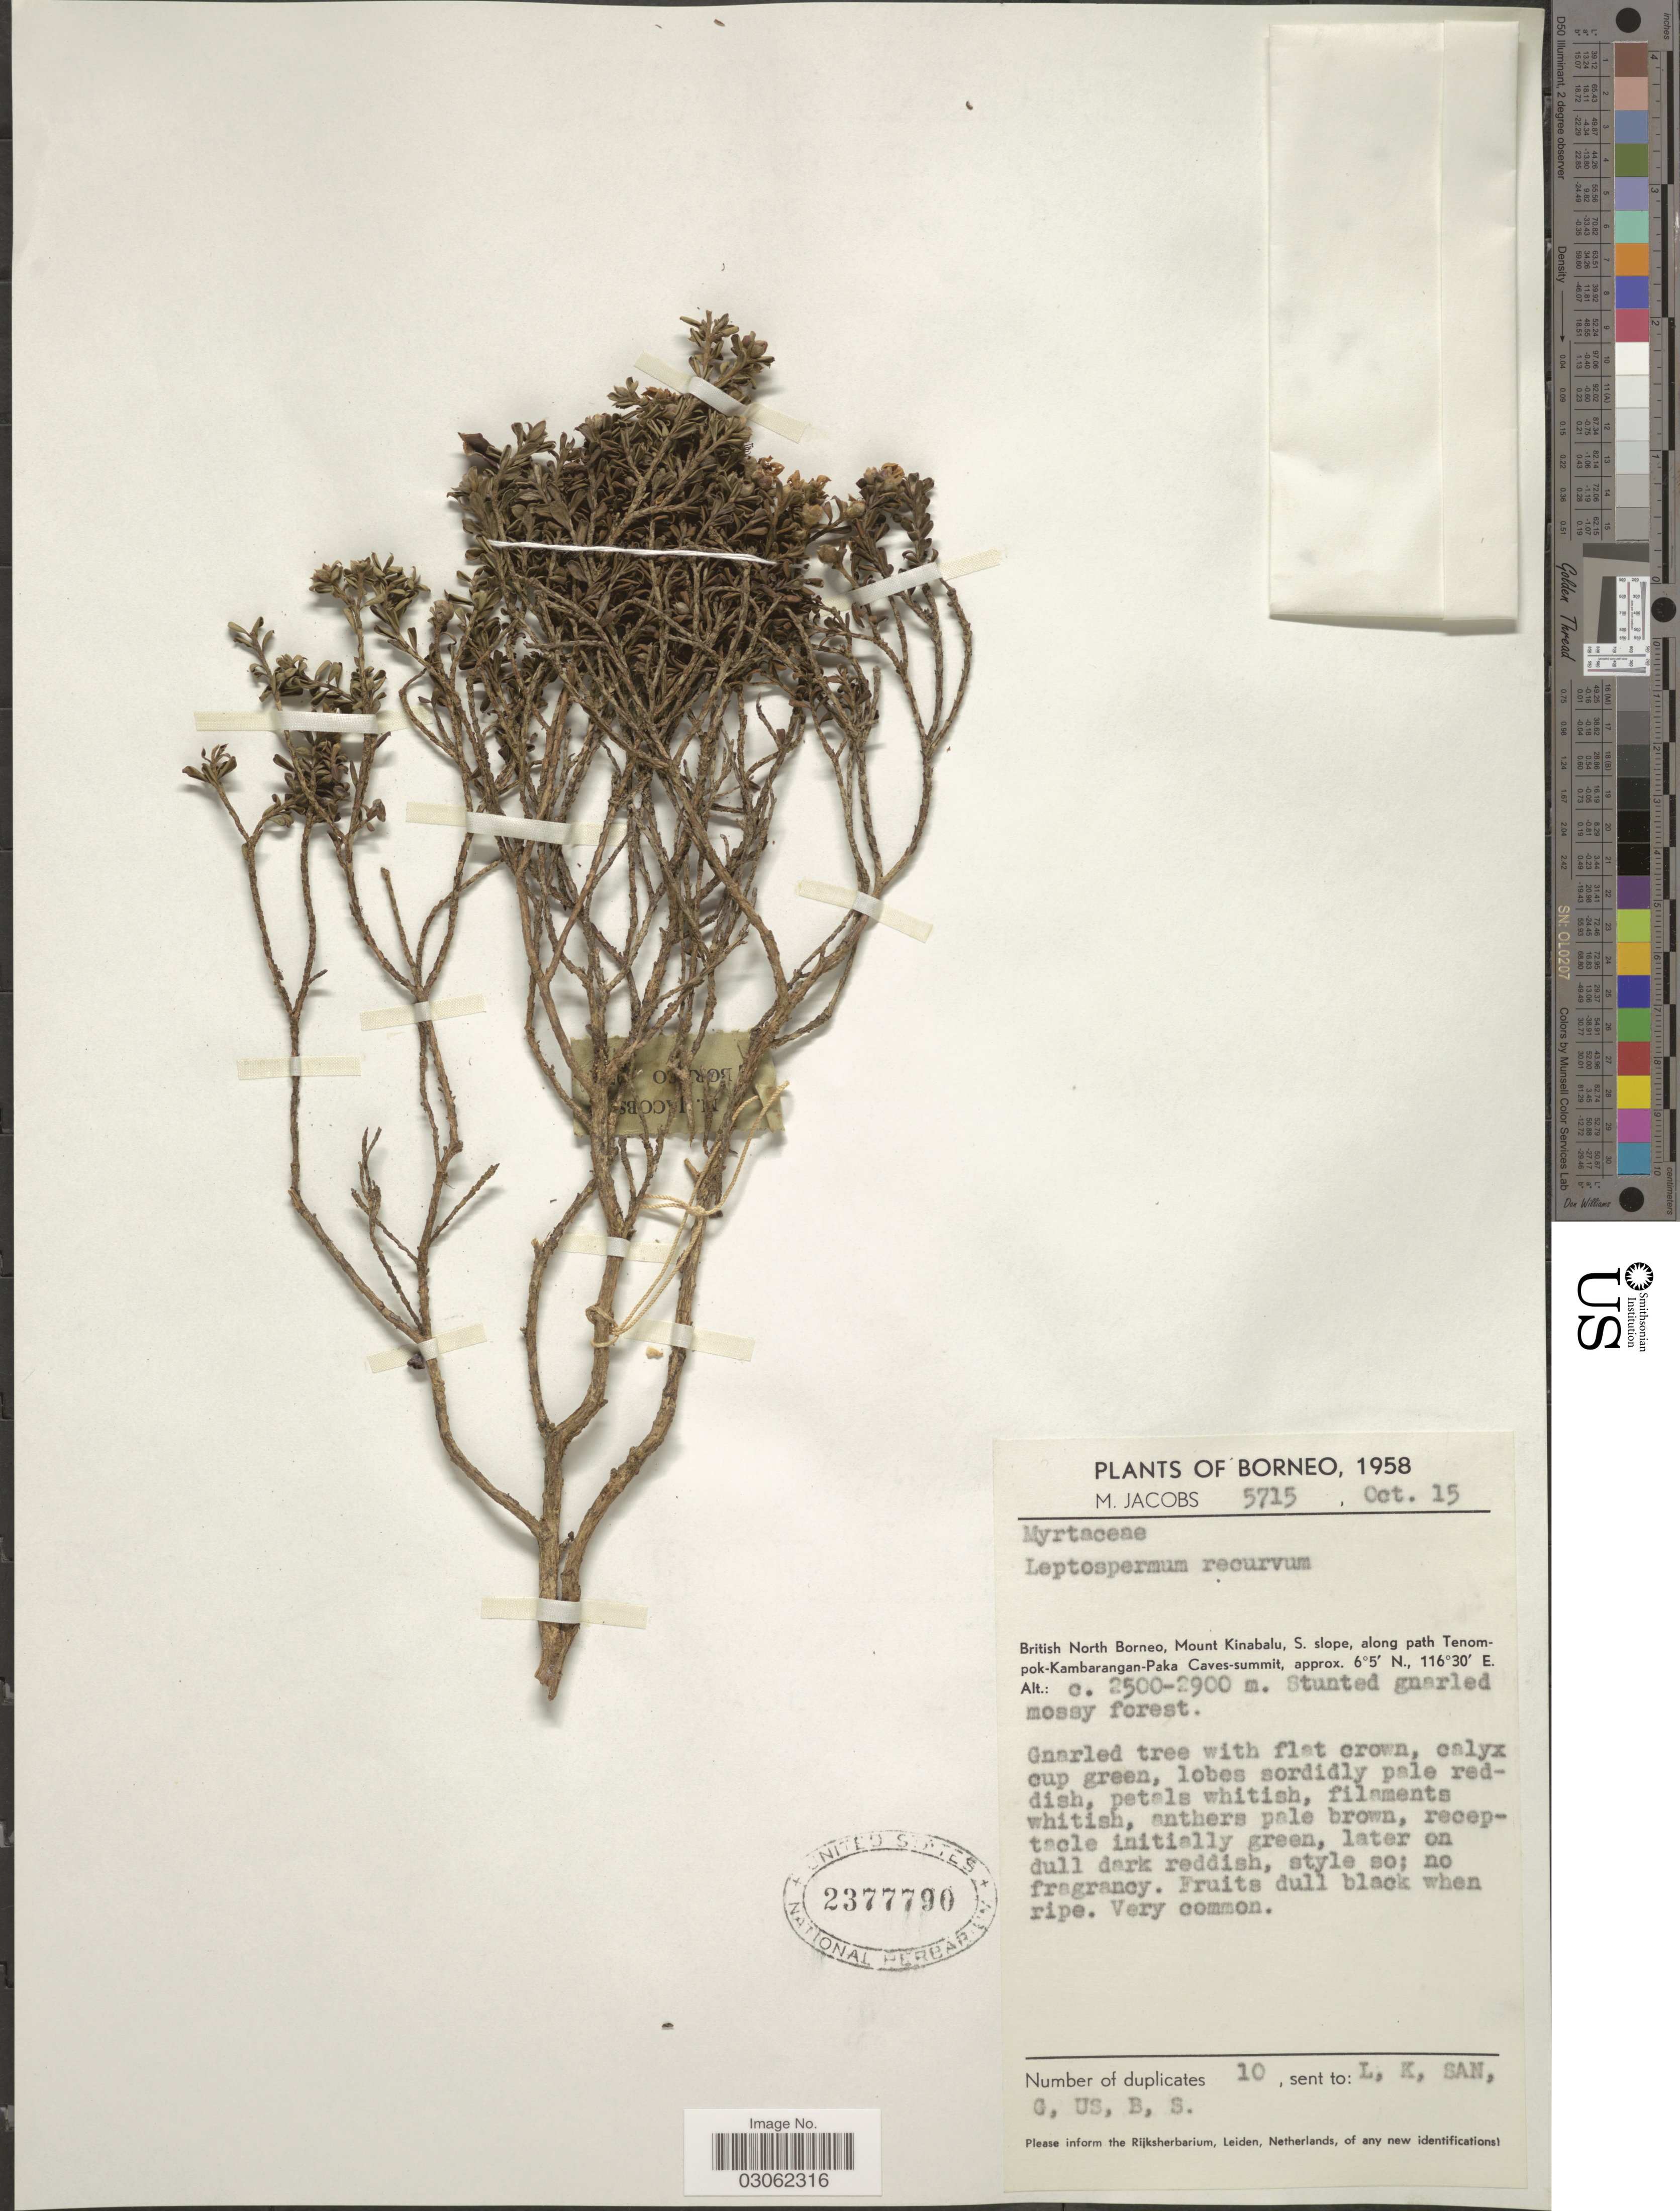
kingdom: Plantae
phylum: Tracheophyta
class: Magnoliopsida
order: Myrtales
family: Myrtaceae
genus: Leptospermum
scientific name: Leptospermum recurvum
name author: Hook. f.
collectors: M. Jacobs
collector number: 5715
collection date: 1958-10-15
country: Malaysia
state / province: Sabah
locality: Borneo. British North Borneo, Mount Kinabalu, S. slope, along path Tenompok-Kambarangan-Paka Caves-summit.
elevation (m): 2500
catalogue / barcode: US 2377790